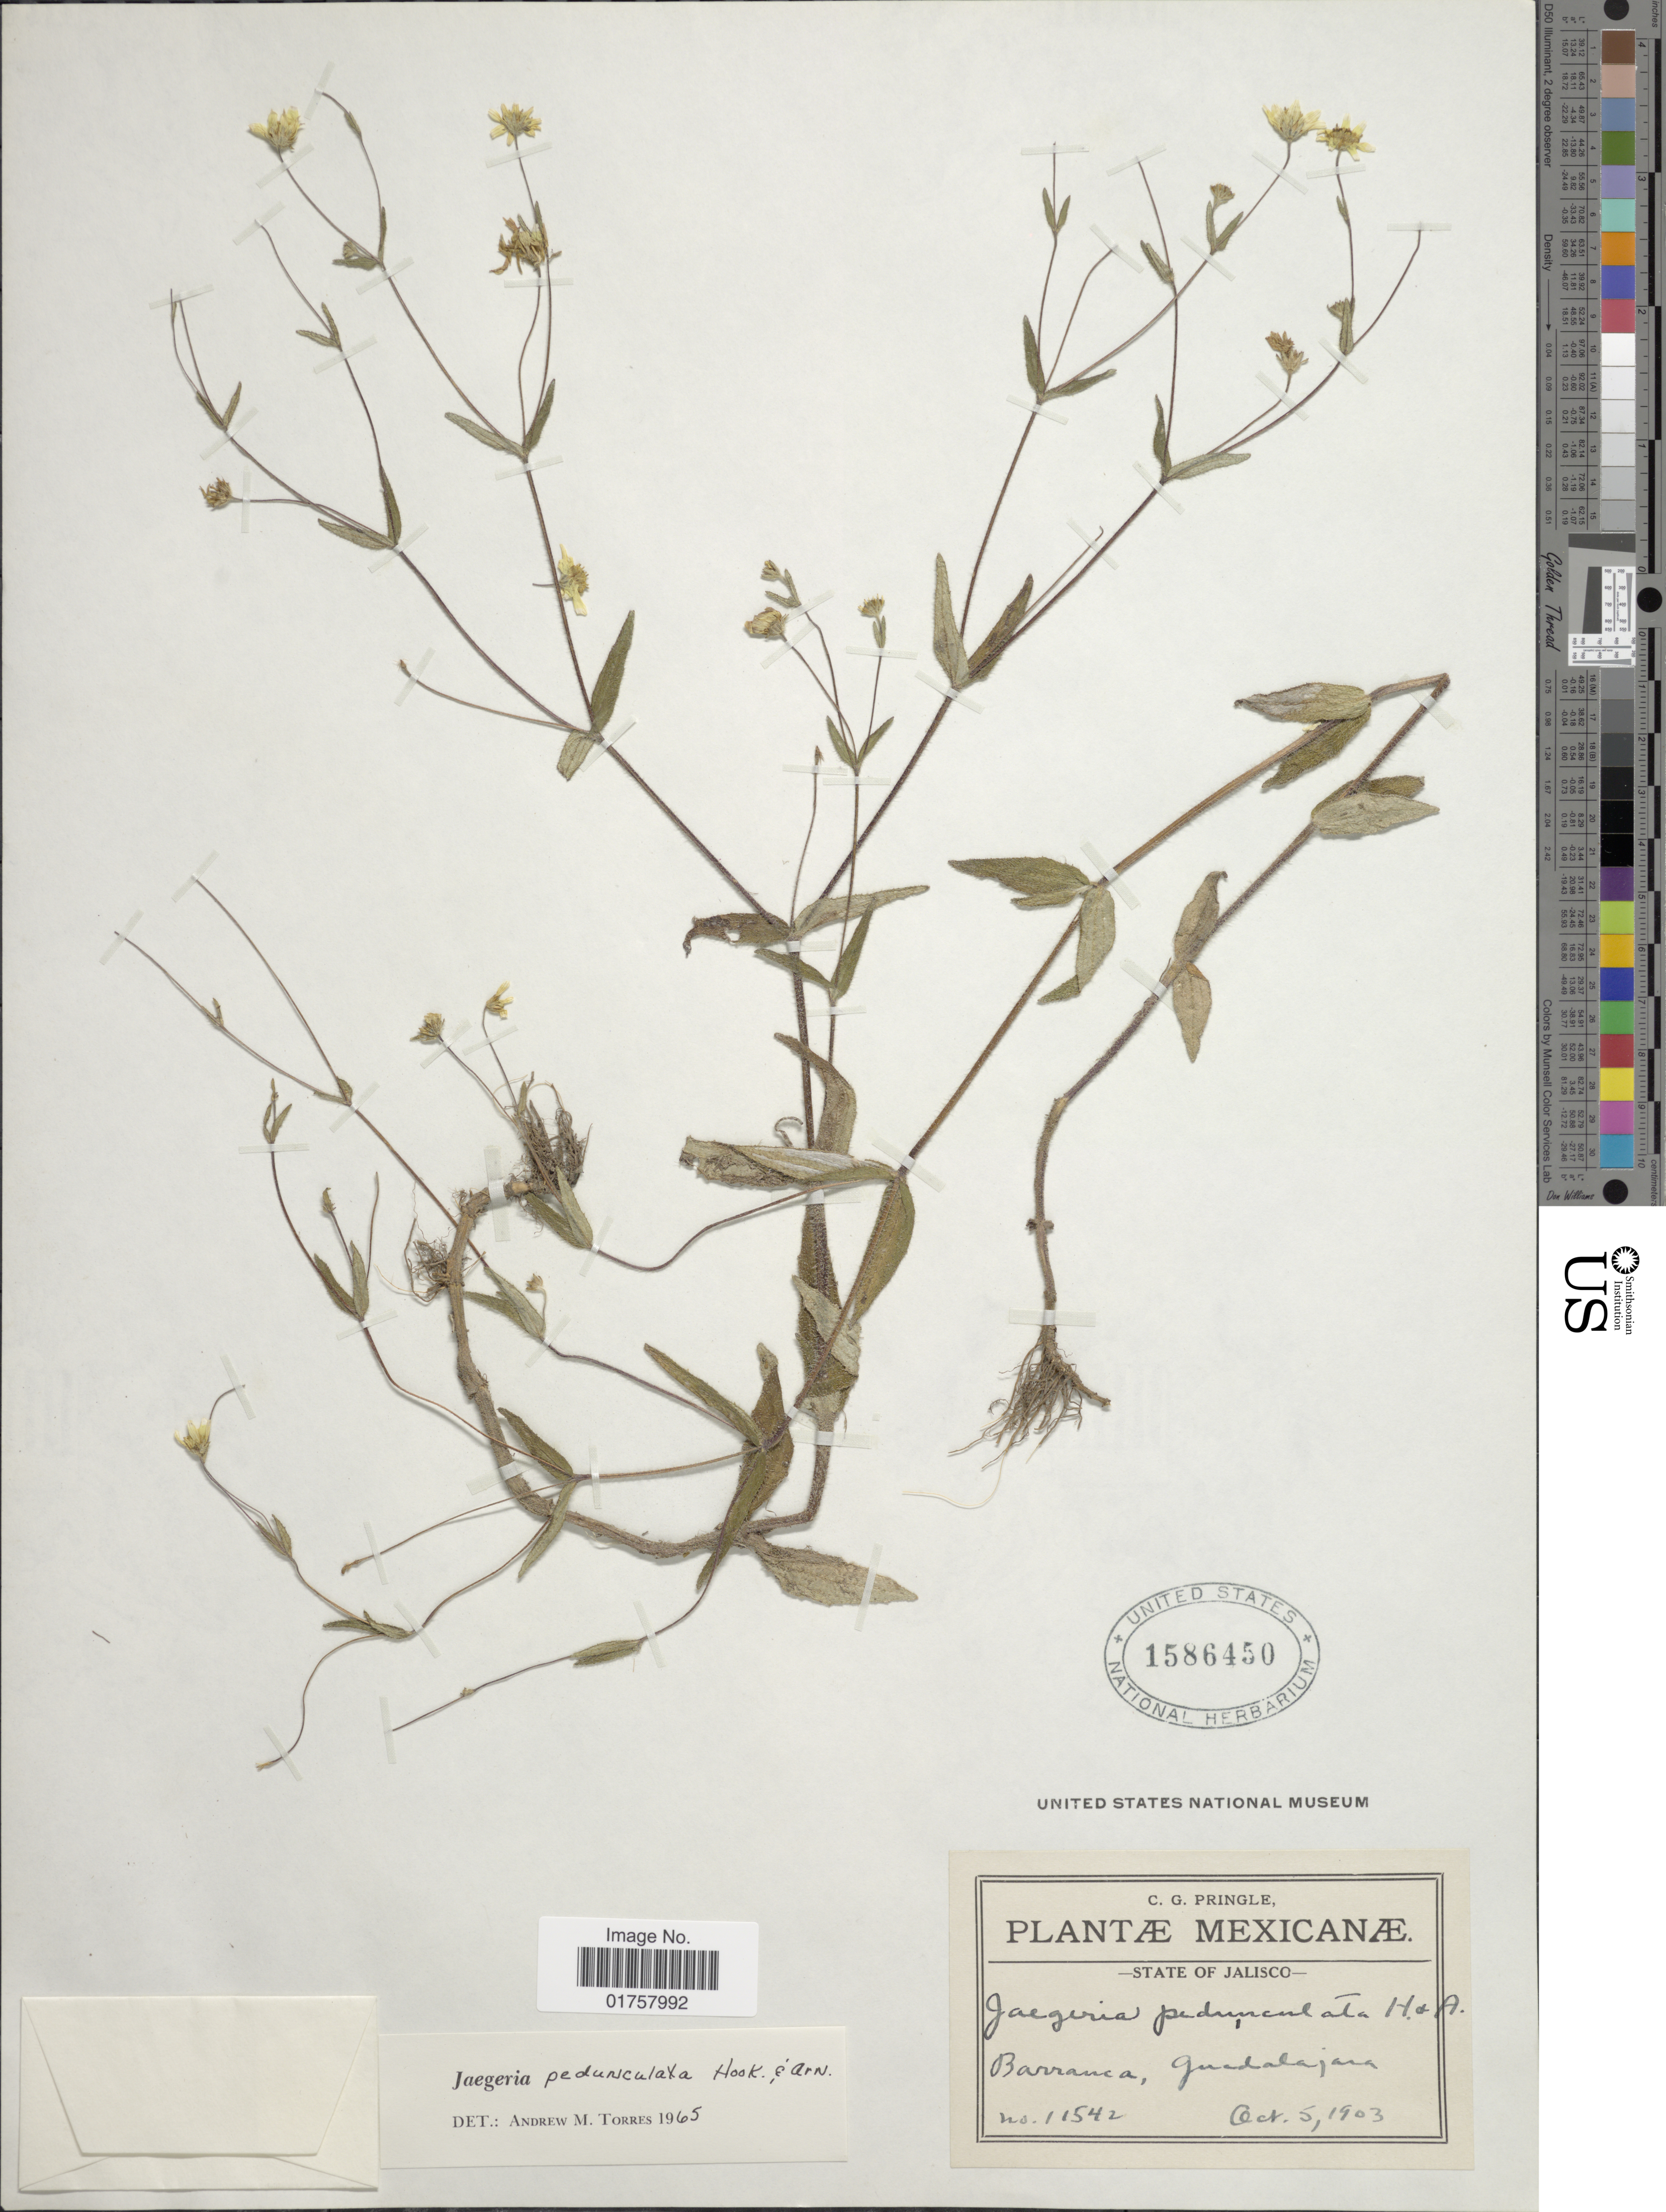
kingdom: Plantae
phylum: Tracheophyta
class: Magnoliopsida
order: Asterales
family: Asteraceae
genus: Jaegeria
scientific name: Jaegeria pendunculata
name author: Hook. & Arn.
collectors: C. G. Pringle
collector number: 11542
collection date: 1903-10-05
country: Mexico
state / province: Jalisco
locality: Barranca, Guadalajara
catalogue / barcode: US 1586450